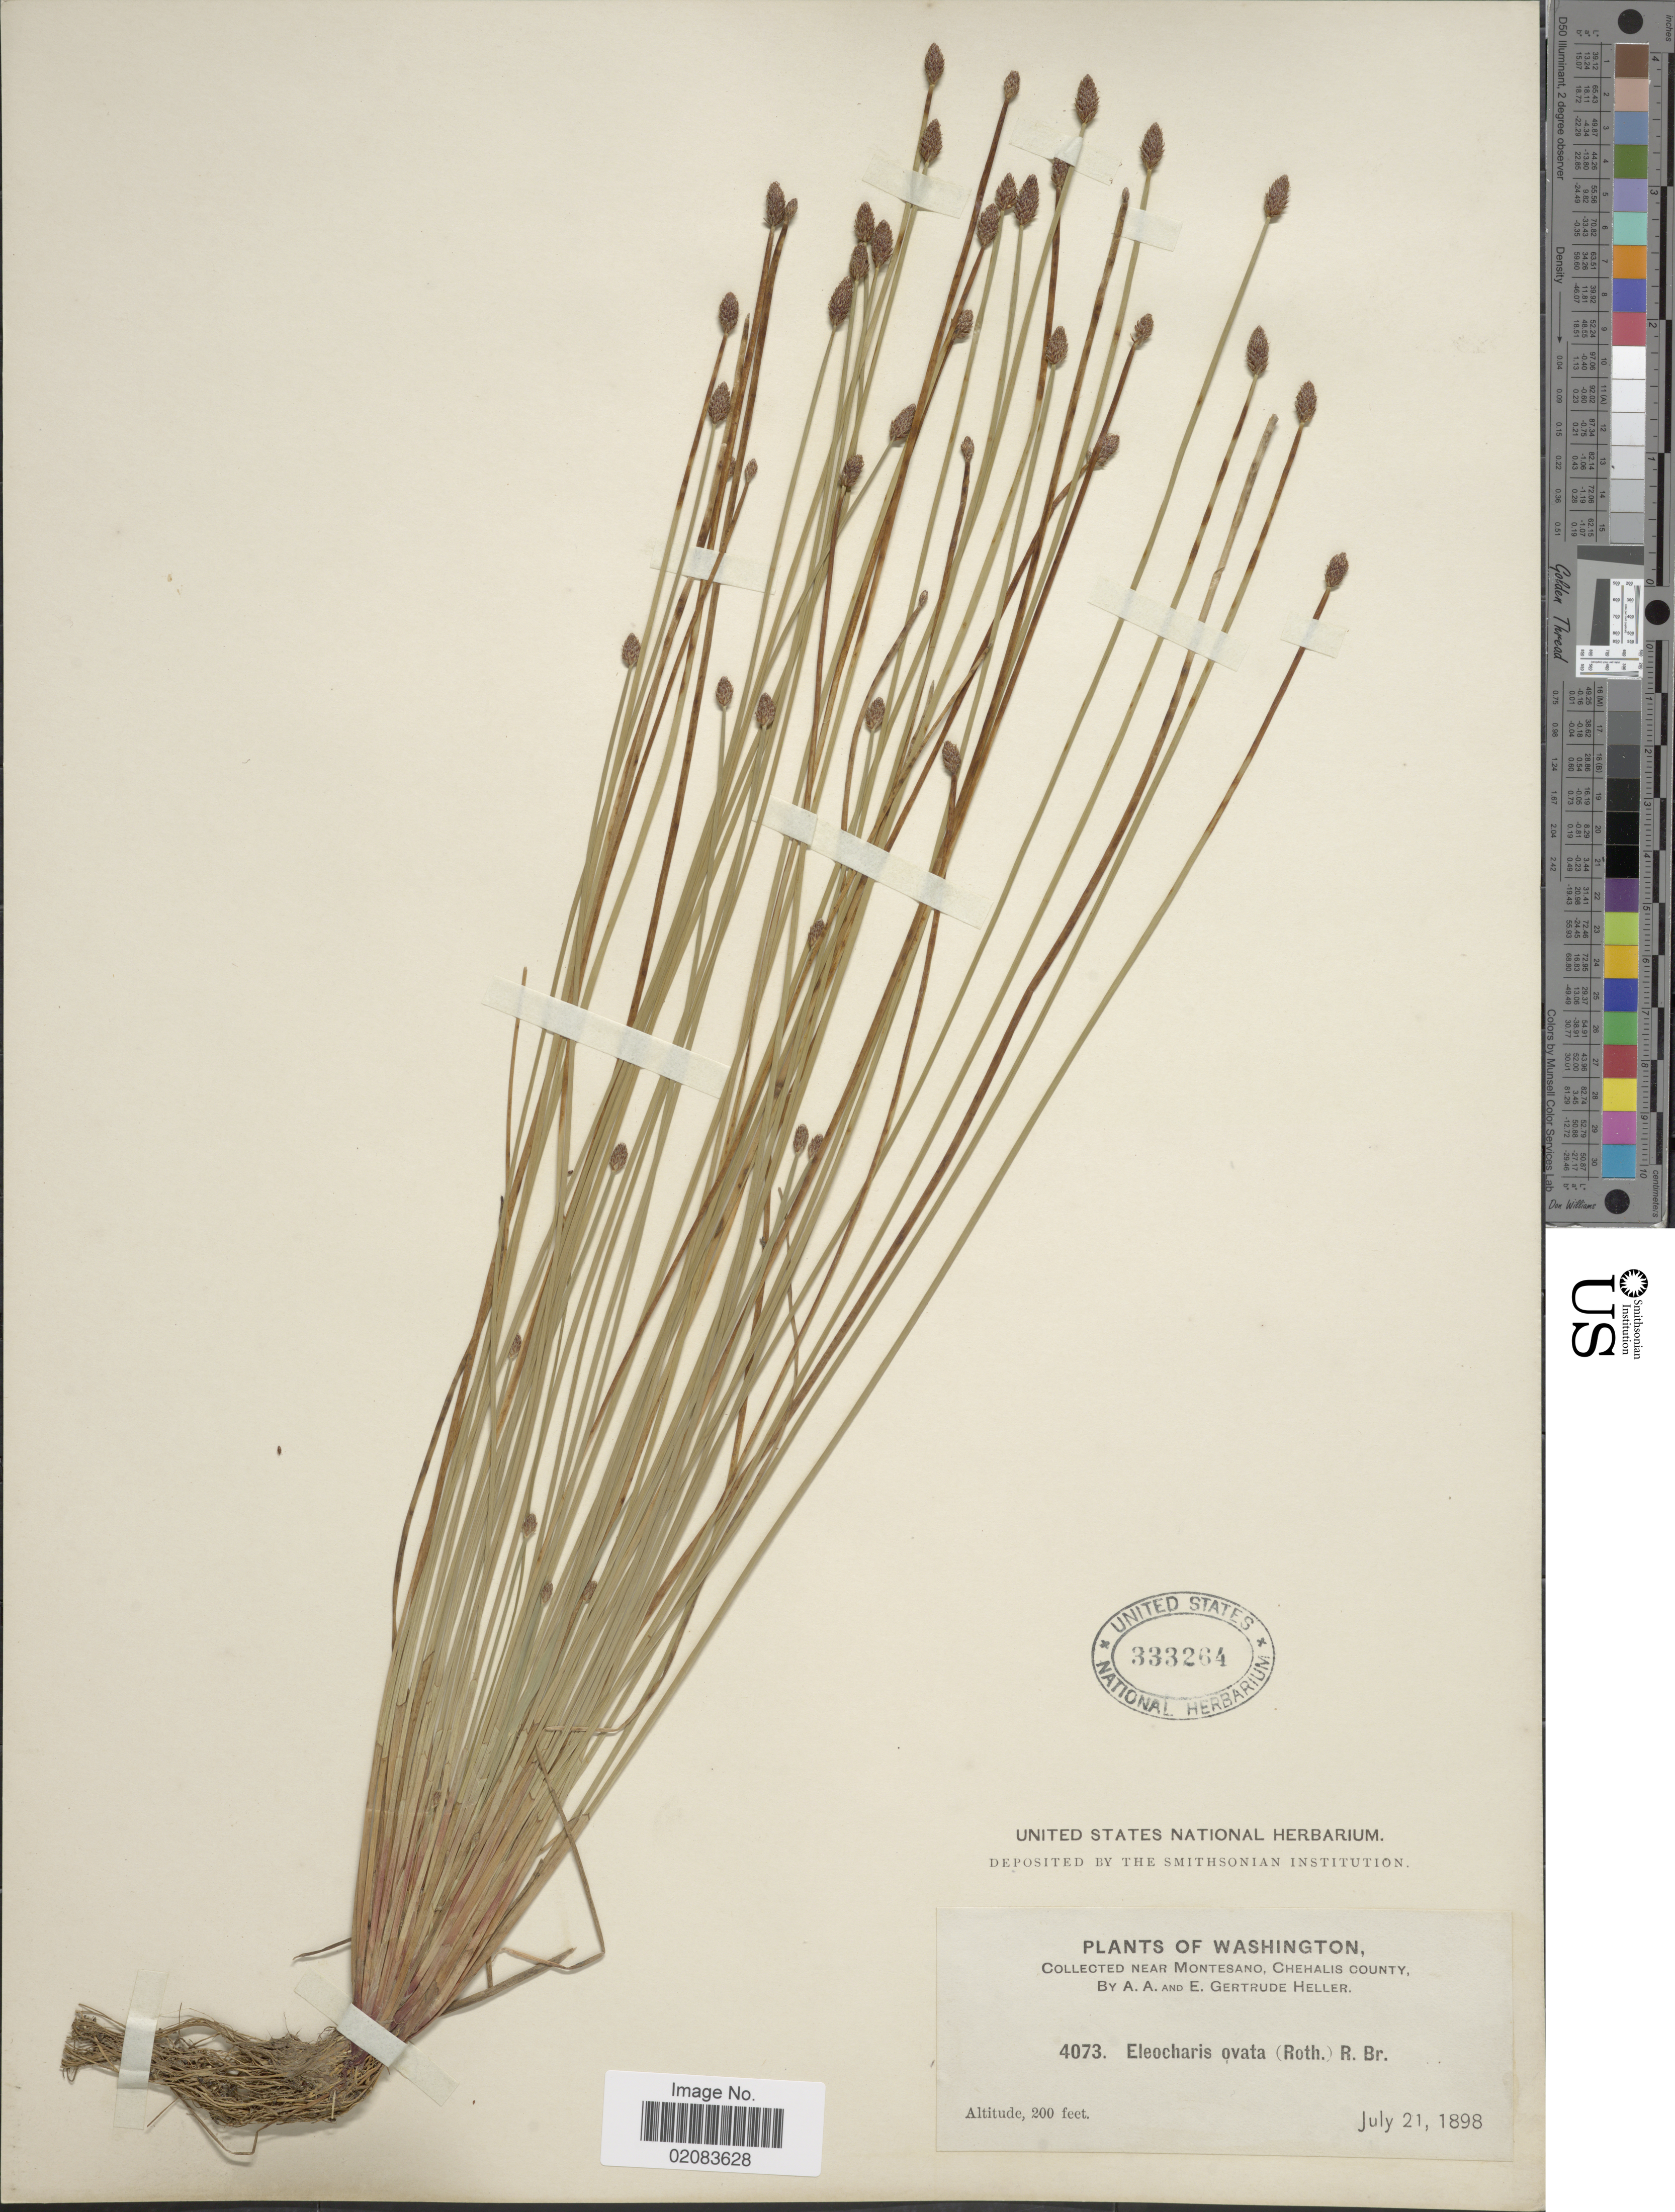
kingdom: Plantae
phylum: Tracheophyta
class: Liliopsida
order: Poales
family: Cyperaceae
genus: Eleocharis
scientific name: Eleocharis obtusa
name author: (Willd.) Schult.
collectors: A. A. Heller & E. Gertrude Heller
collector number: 4073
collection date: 1898-07-21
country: United States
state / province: Washington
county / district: Grays Harbor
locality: Near Montesano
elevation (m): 61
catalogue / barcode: US 333264